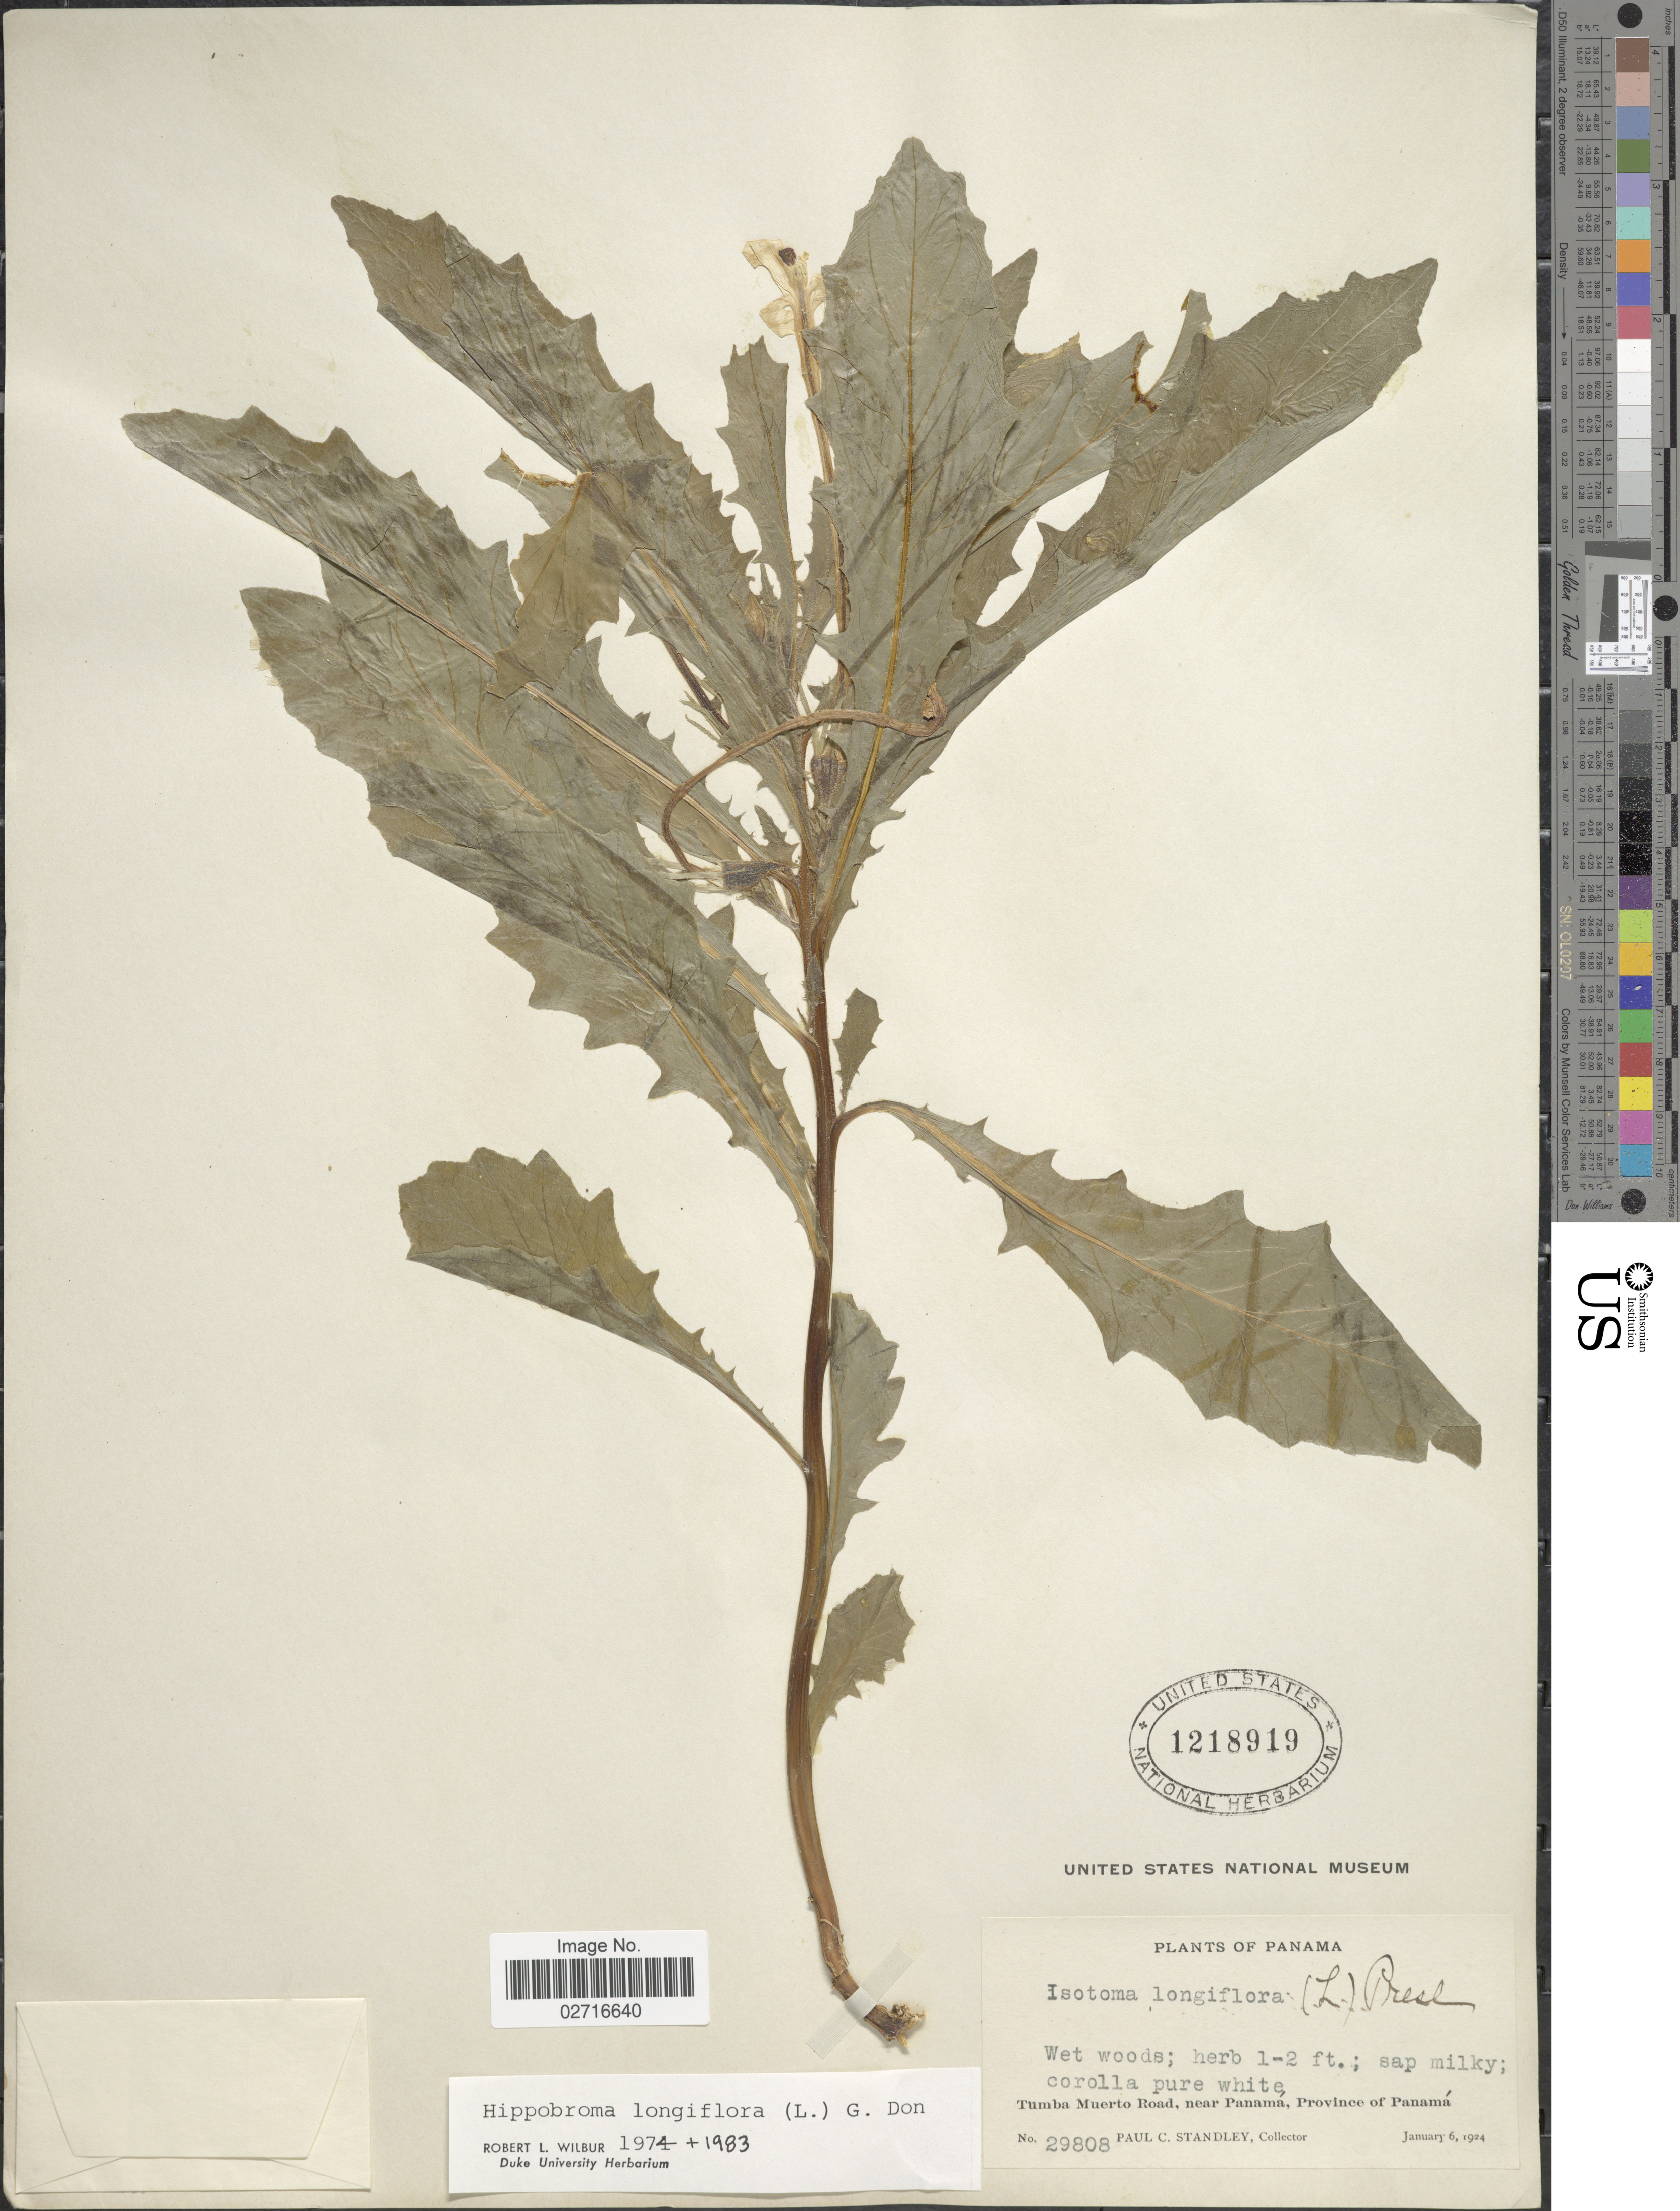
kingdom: Plantae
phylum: Tracheophyta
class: Magnoliopsida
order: Asterales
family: Campanulaceae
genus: Hippobroma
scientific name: Hippobroma longiflora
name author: (L.) G. Don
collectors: P. C. Standley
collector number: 29808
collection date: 1924-01-06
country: Panama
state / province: Panamá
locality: Wet woods, Tumba Muerto, near Panama.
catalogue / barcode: US 1218919